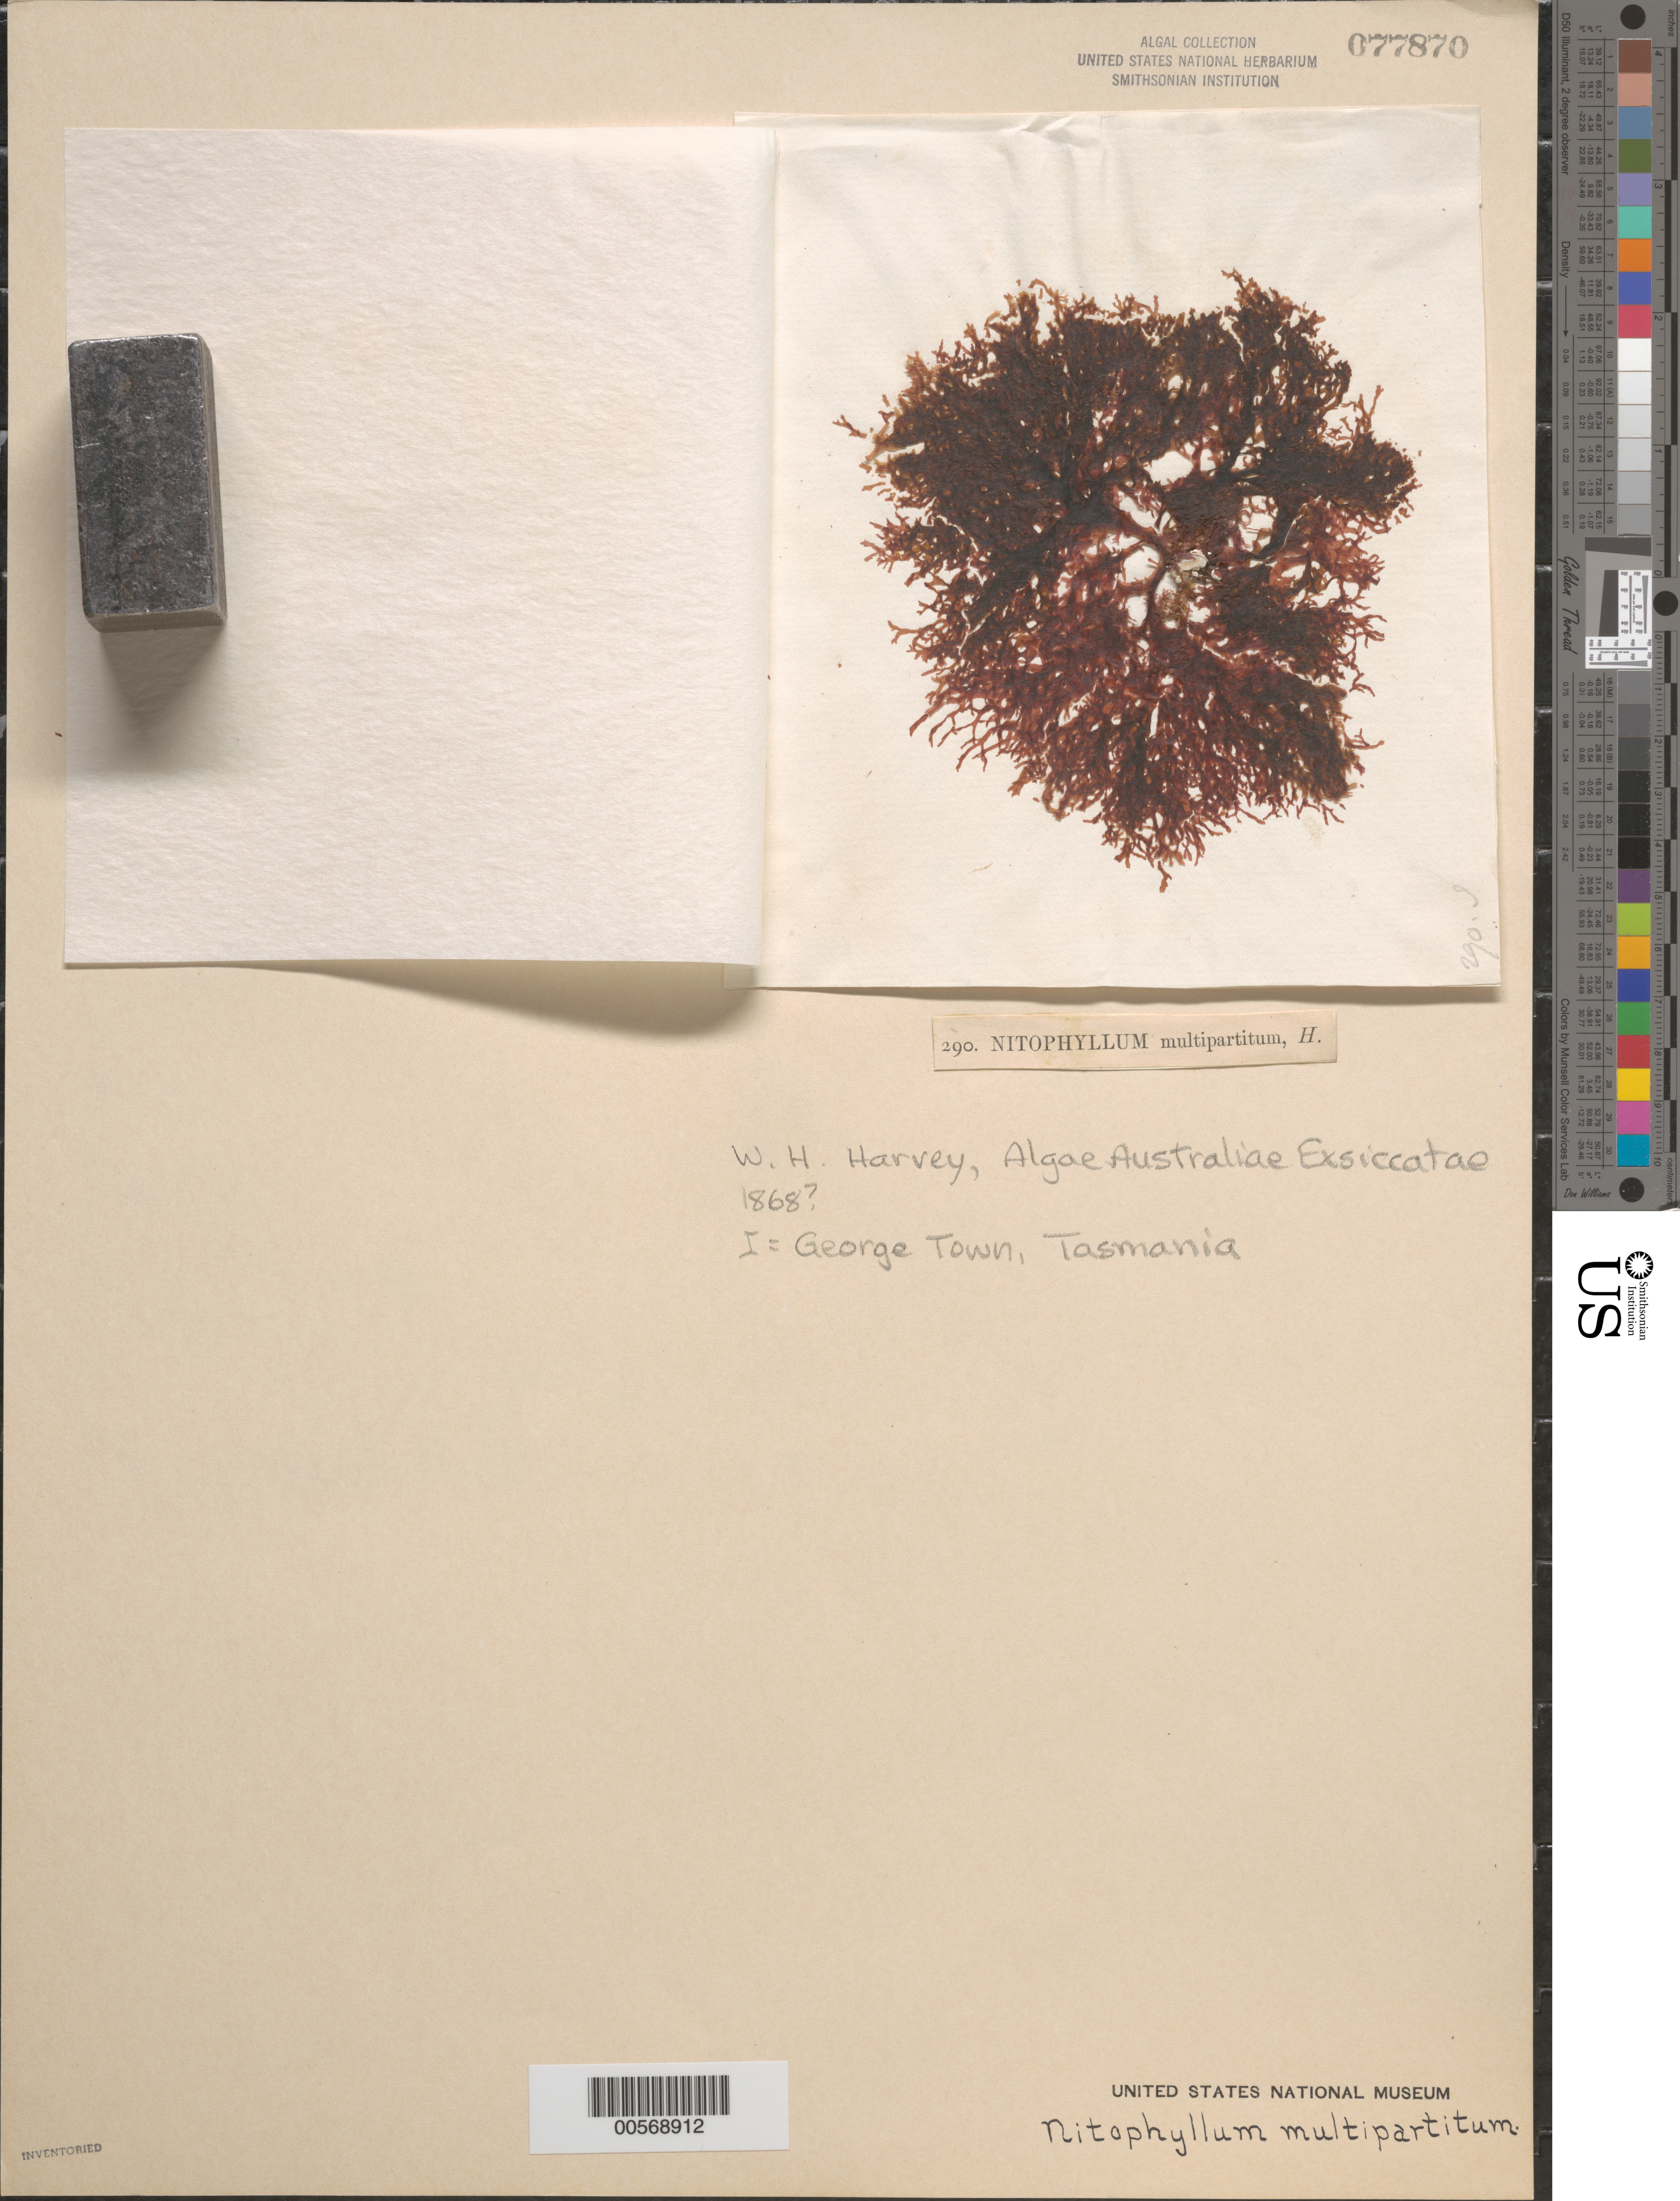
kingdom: Plantae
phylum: Rhodophyta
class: Florideophyceae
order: Ceramiales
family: Delesseriaceae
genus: Hymenena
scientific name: Hymenena multipartita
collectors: W. Harvey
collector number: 290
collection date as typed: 1868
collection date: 1868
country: Australia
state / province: Tasmania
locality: George Town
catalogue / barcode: US 77870